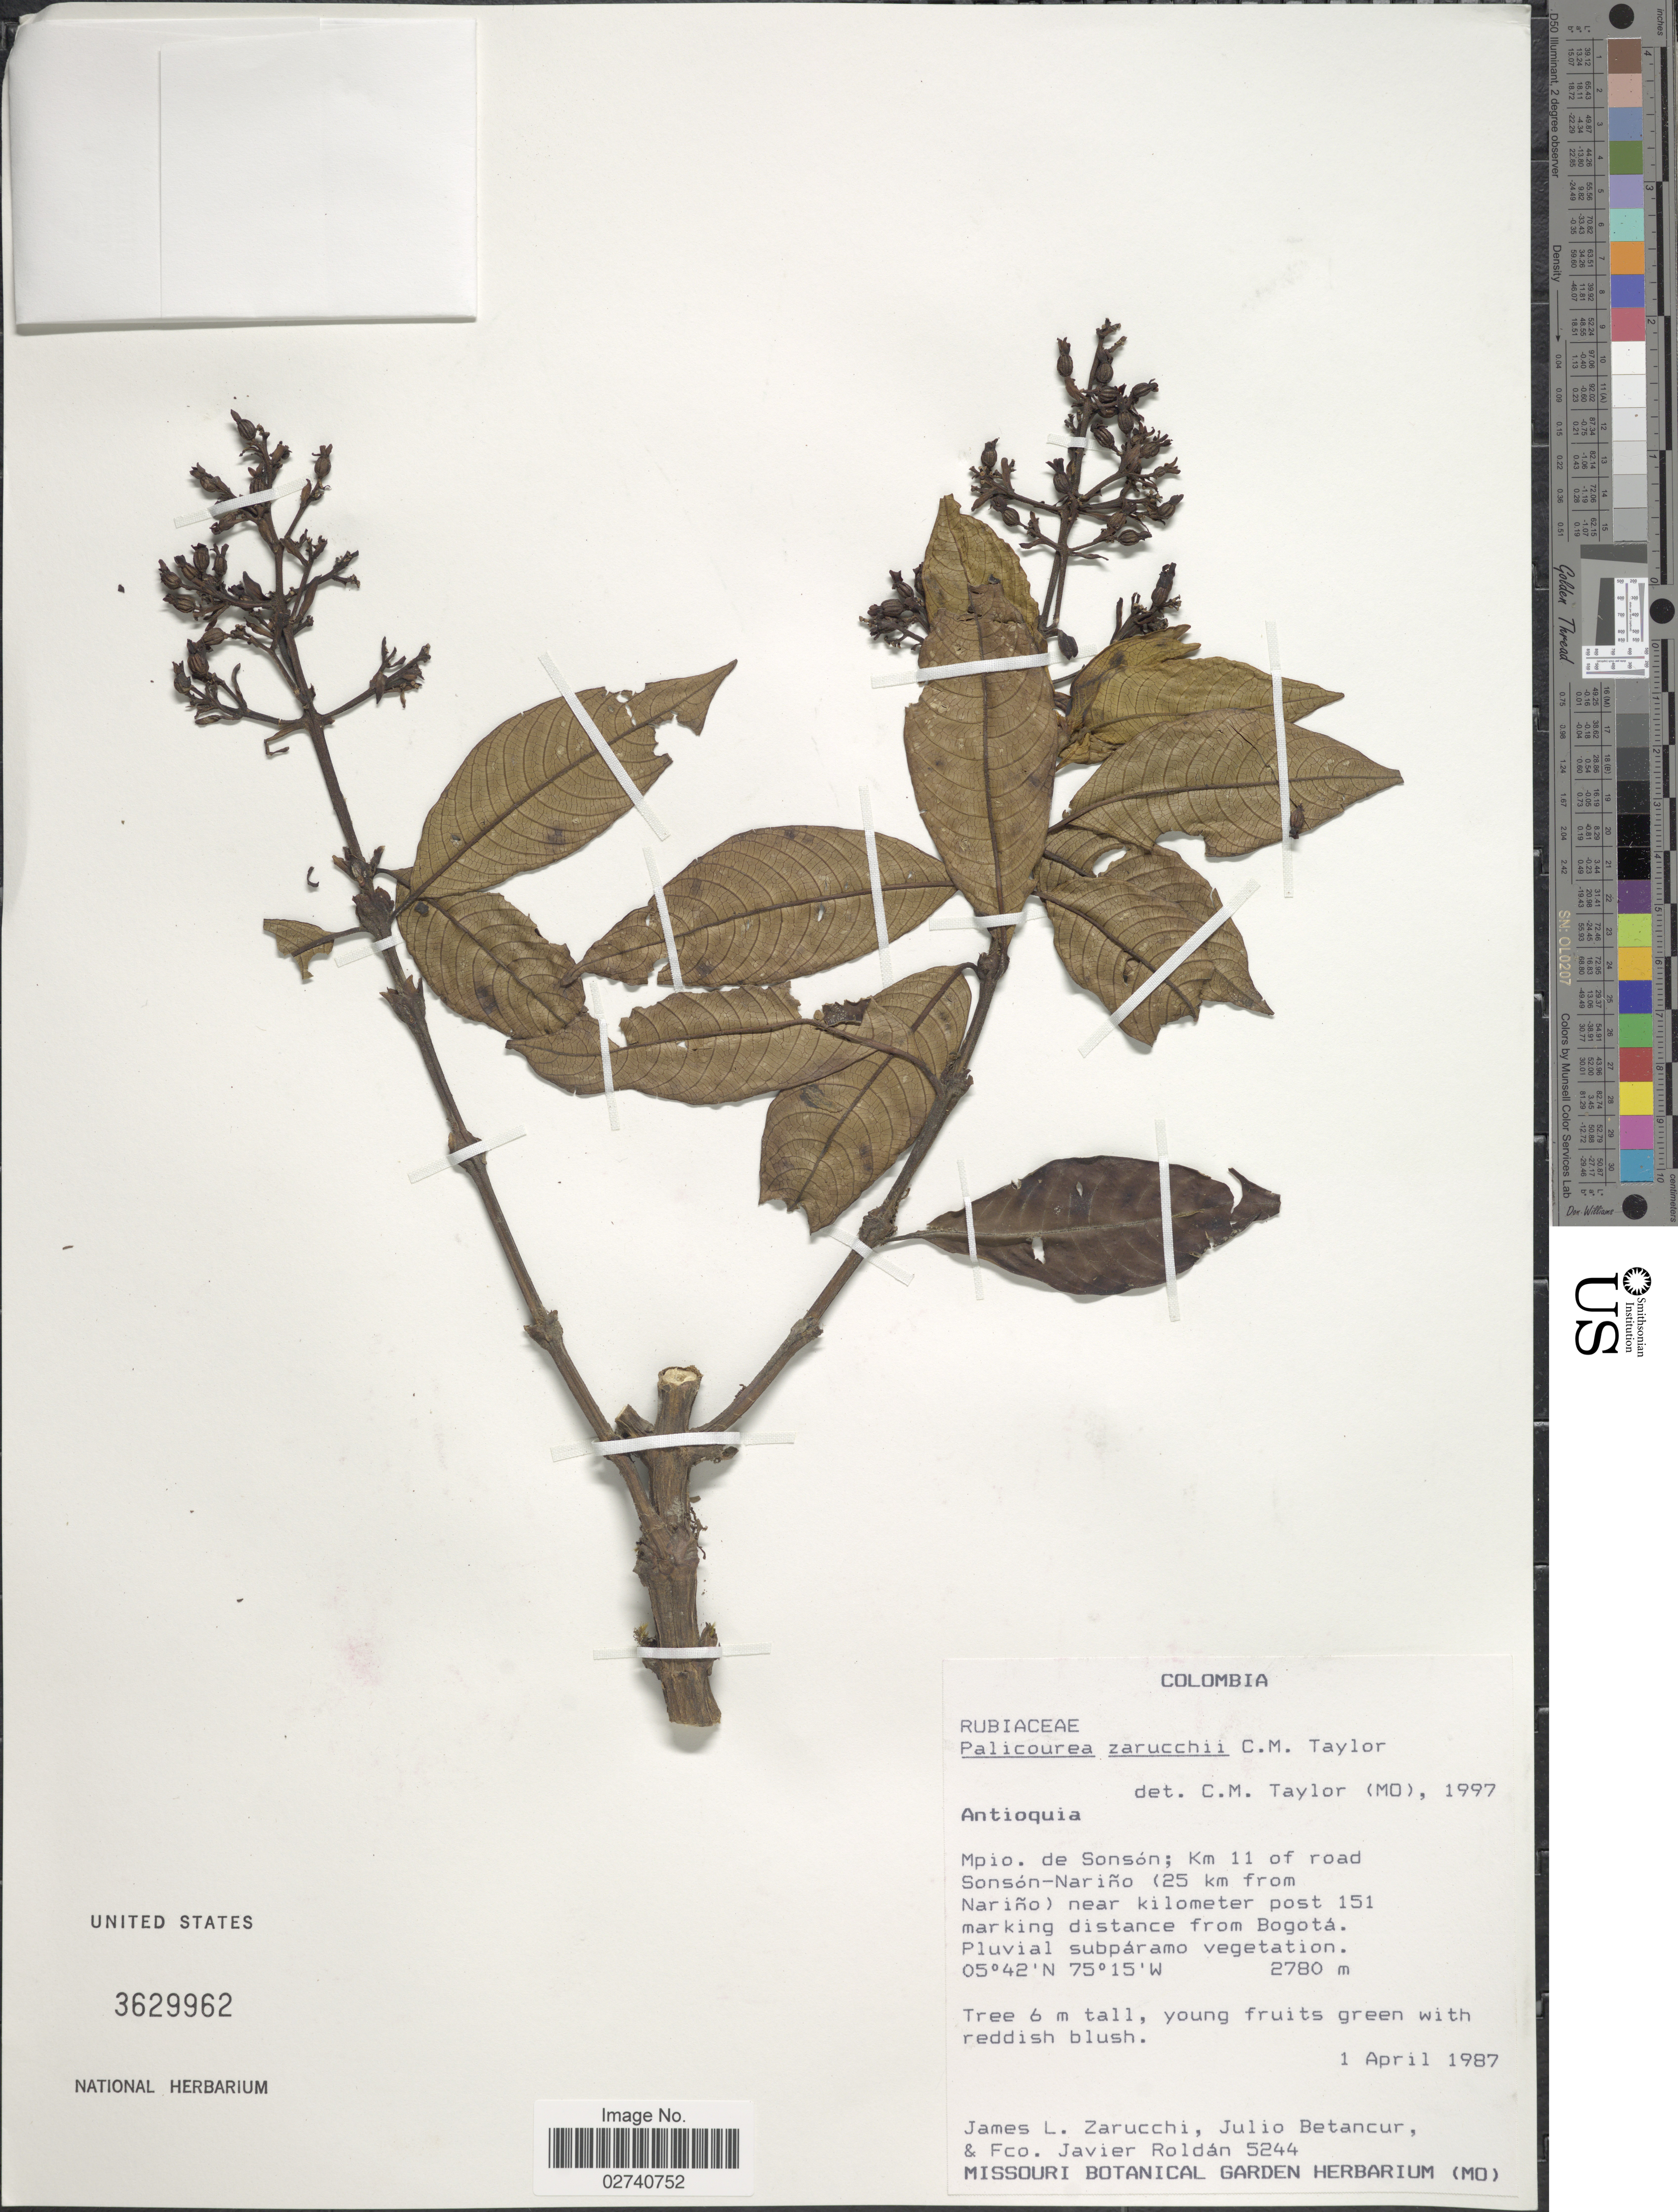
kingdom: Plantae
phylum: Tracheophyta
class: Magnoliopsida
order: Gentianales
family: Rubiaceae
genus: Palicourea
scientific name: Palicourea zarucchii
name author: C.M. Taylor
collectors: J. L. Zarucchi, J. Betancur & F. J. Roldán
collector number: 5244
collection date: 1987-04-01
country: Colombia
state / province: Antioquia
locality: Mpio. de Sonson; Km 11 of road Sonson-Narino (25 km from Narino) near kilometer post 151 marking distance from Bogota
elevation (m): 2780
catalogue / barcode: US 3629962